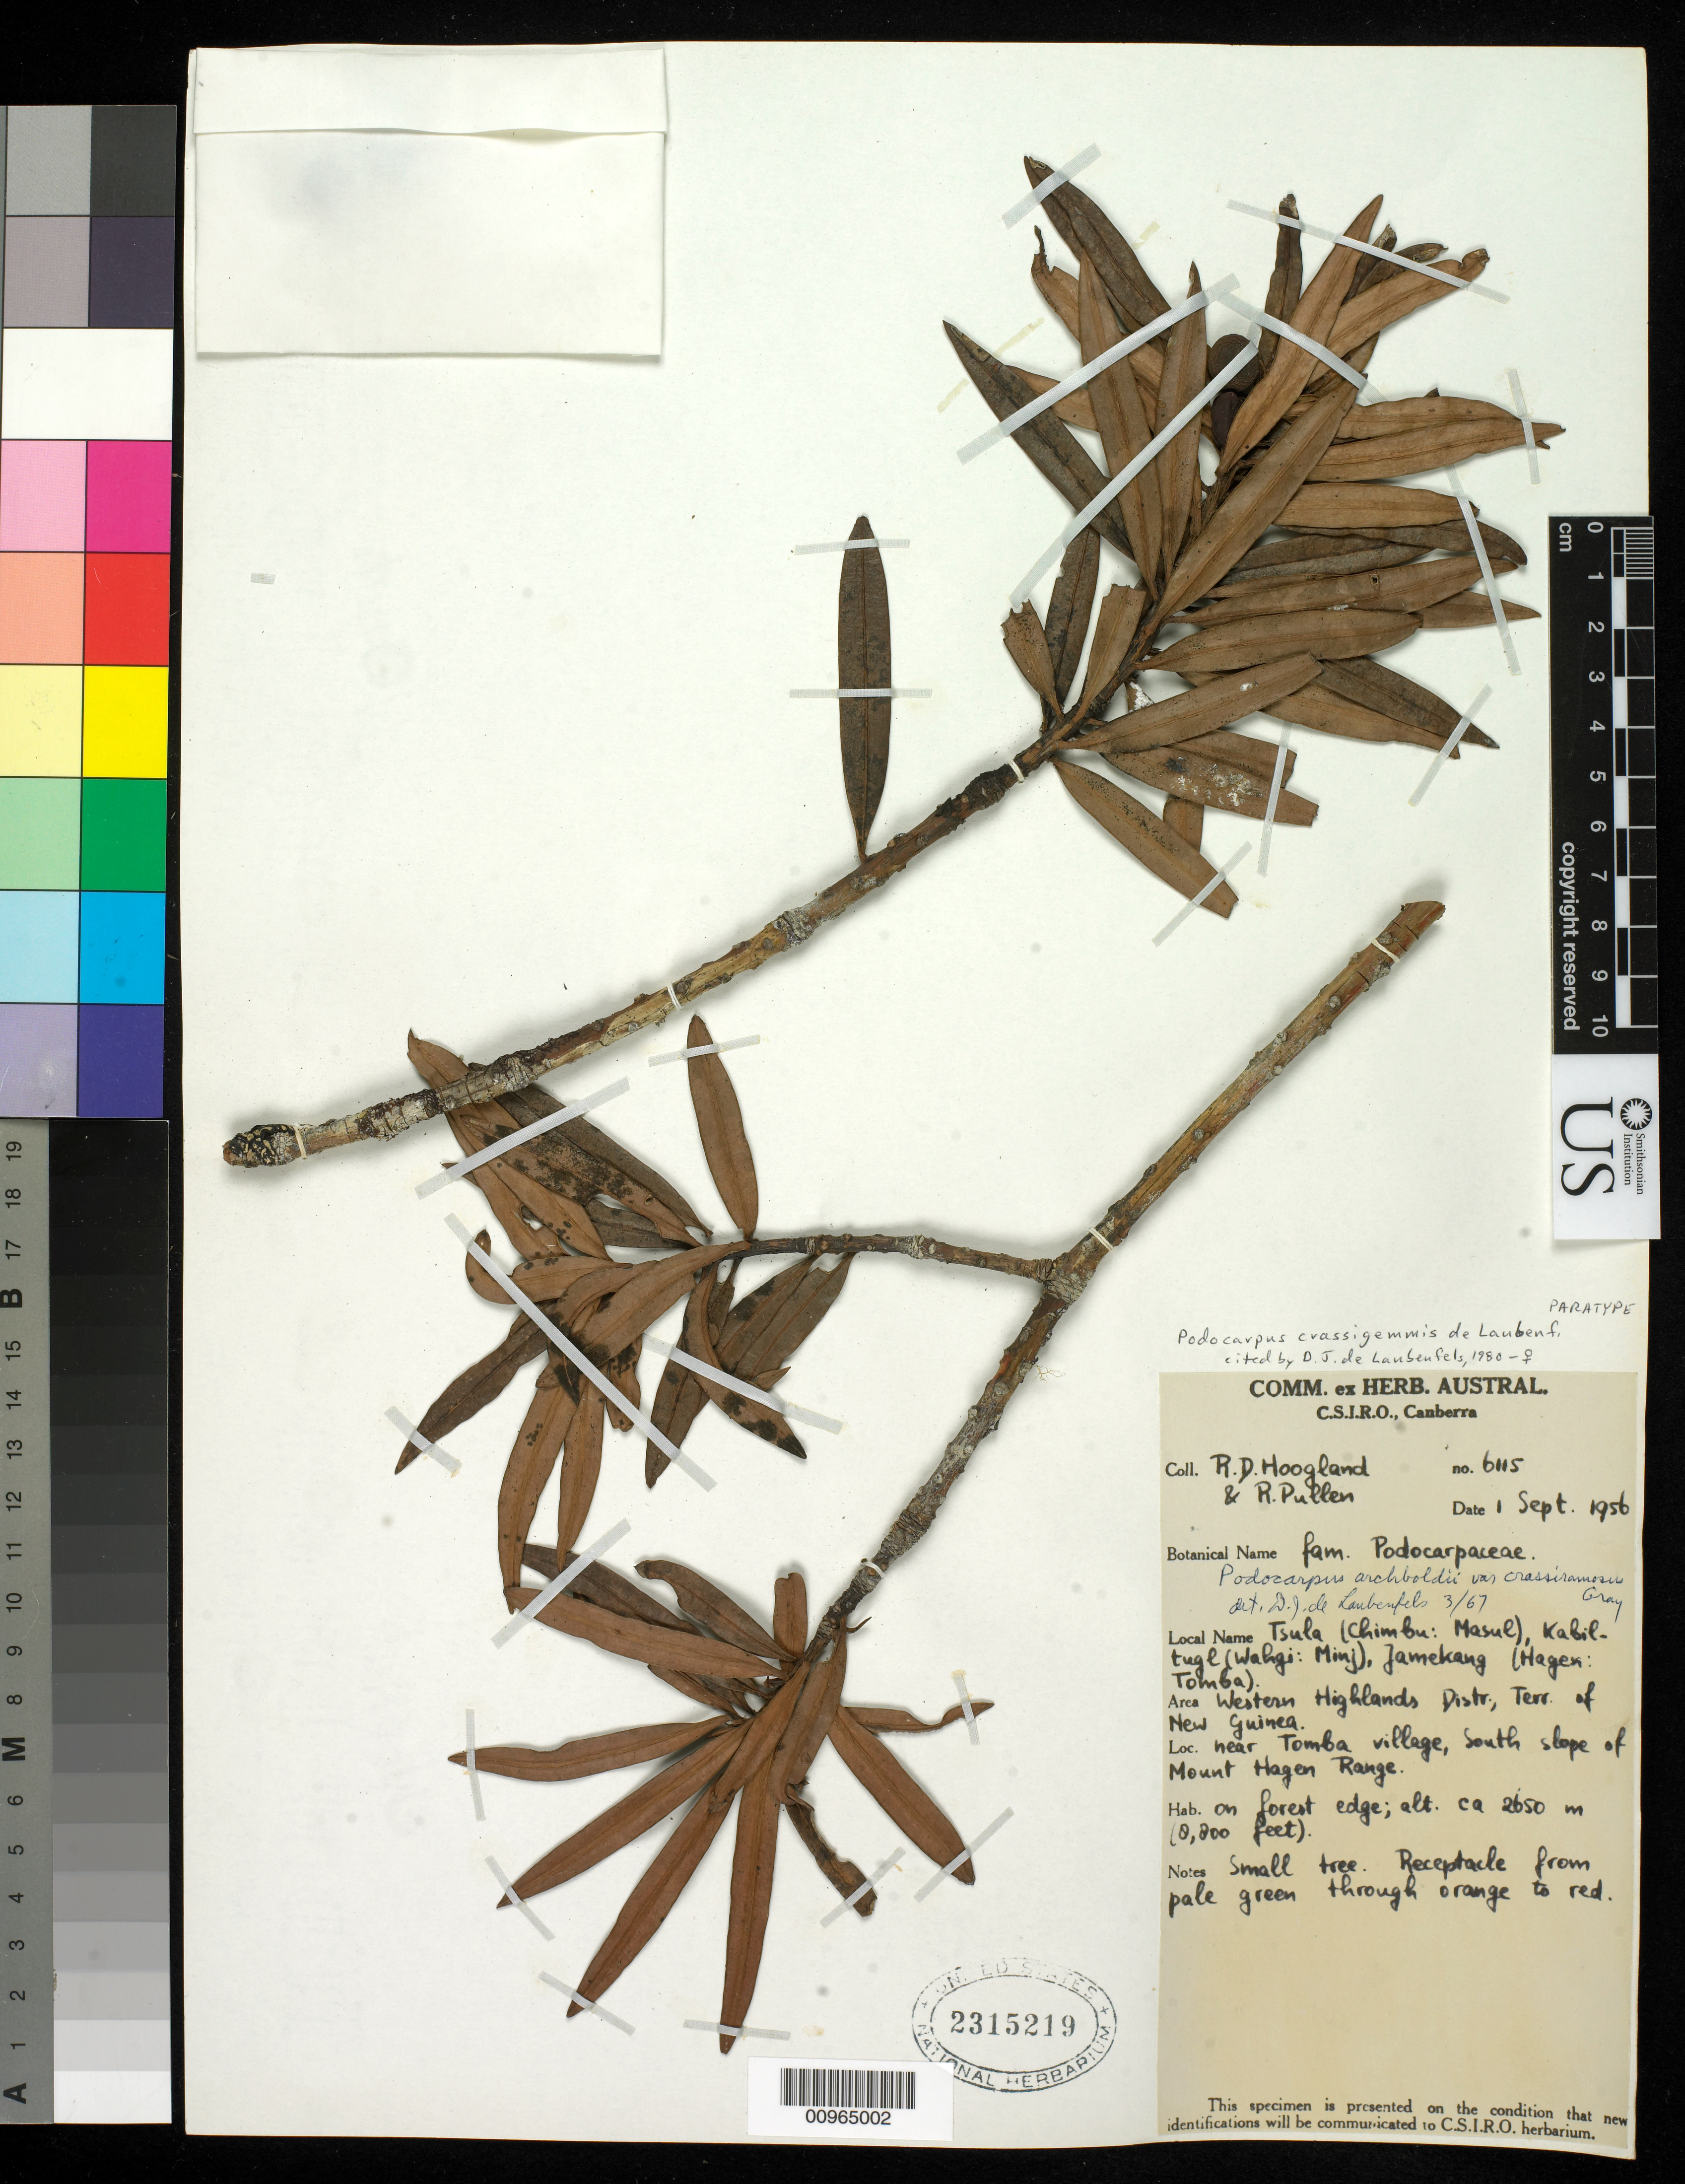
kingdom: Plantae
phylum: Tracheophyta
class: Pinopsida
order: Pinales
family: Podocarpaceae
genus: Podocarpus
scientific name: Podocarpus crassigemmis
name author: de Laub.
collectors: R. D. Hoogland & R. Pullen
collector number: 6115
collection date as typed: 01 Sep 1956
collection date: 1956-09-01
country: Papua New Guinea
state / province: Western Highlands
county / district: Mount Hagen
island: New Guinea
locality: Near Tomba village, S slope of Mt. Hagen Range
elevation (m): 2650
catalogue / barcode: US 2315219